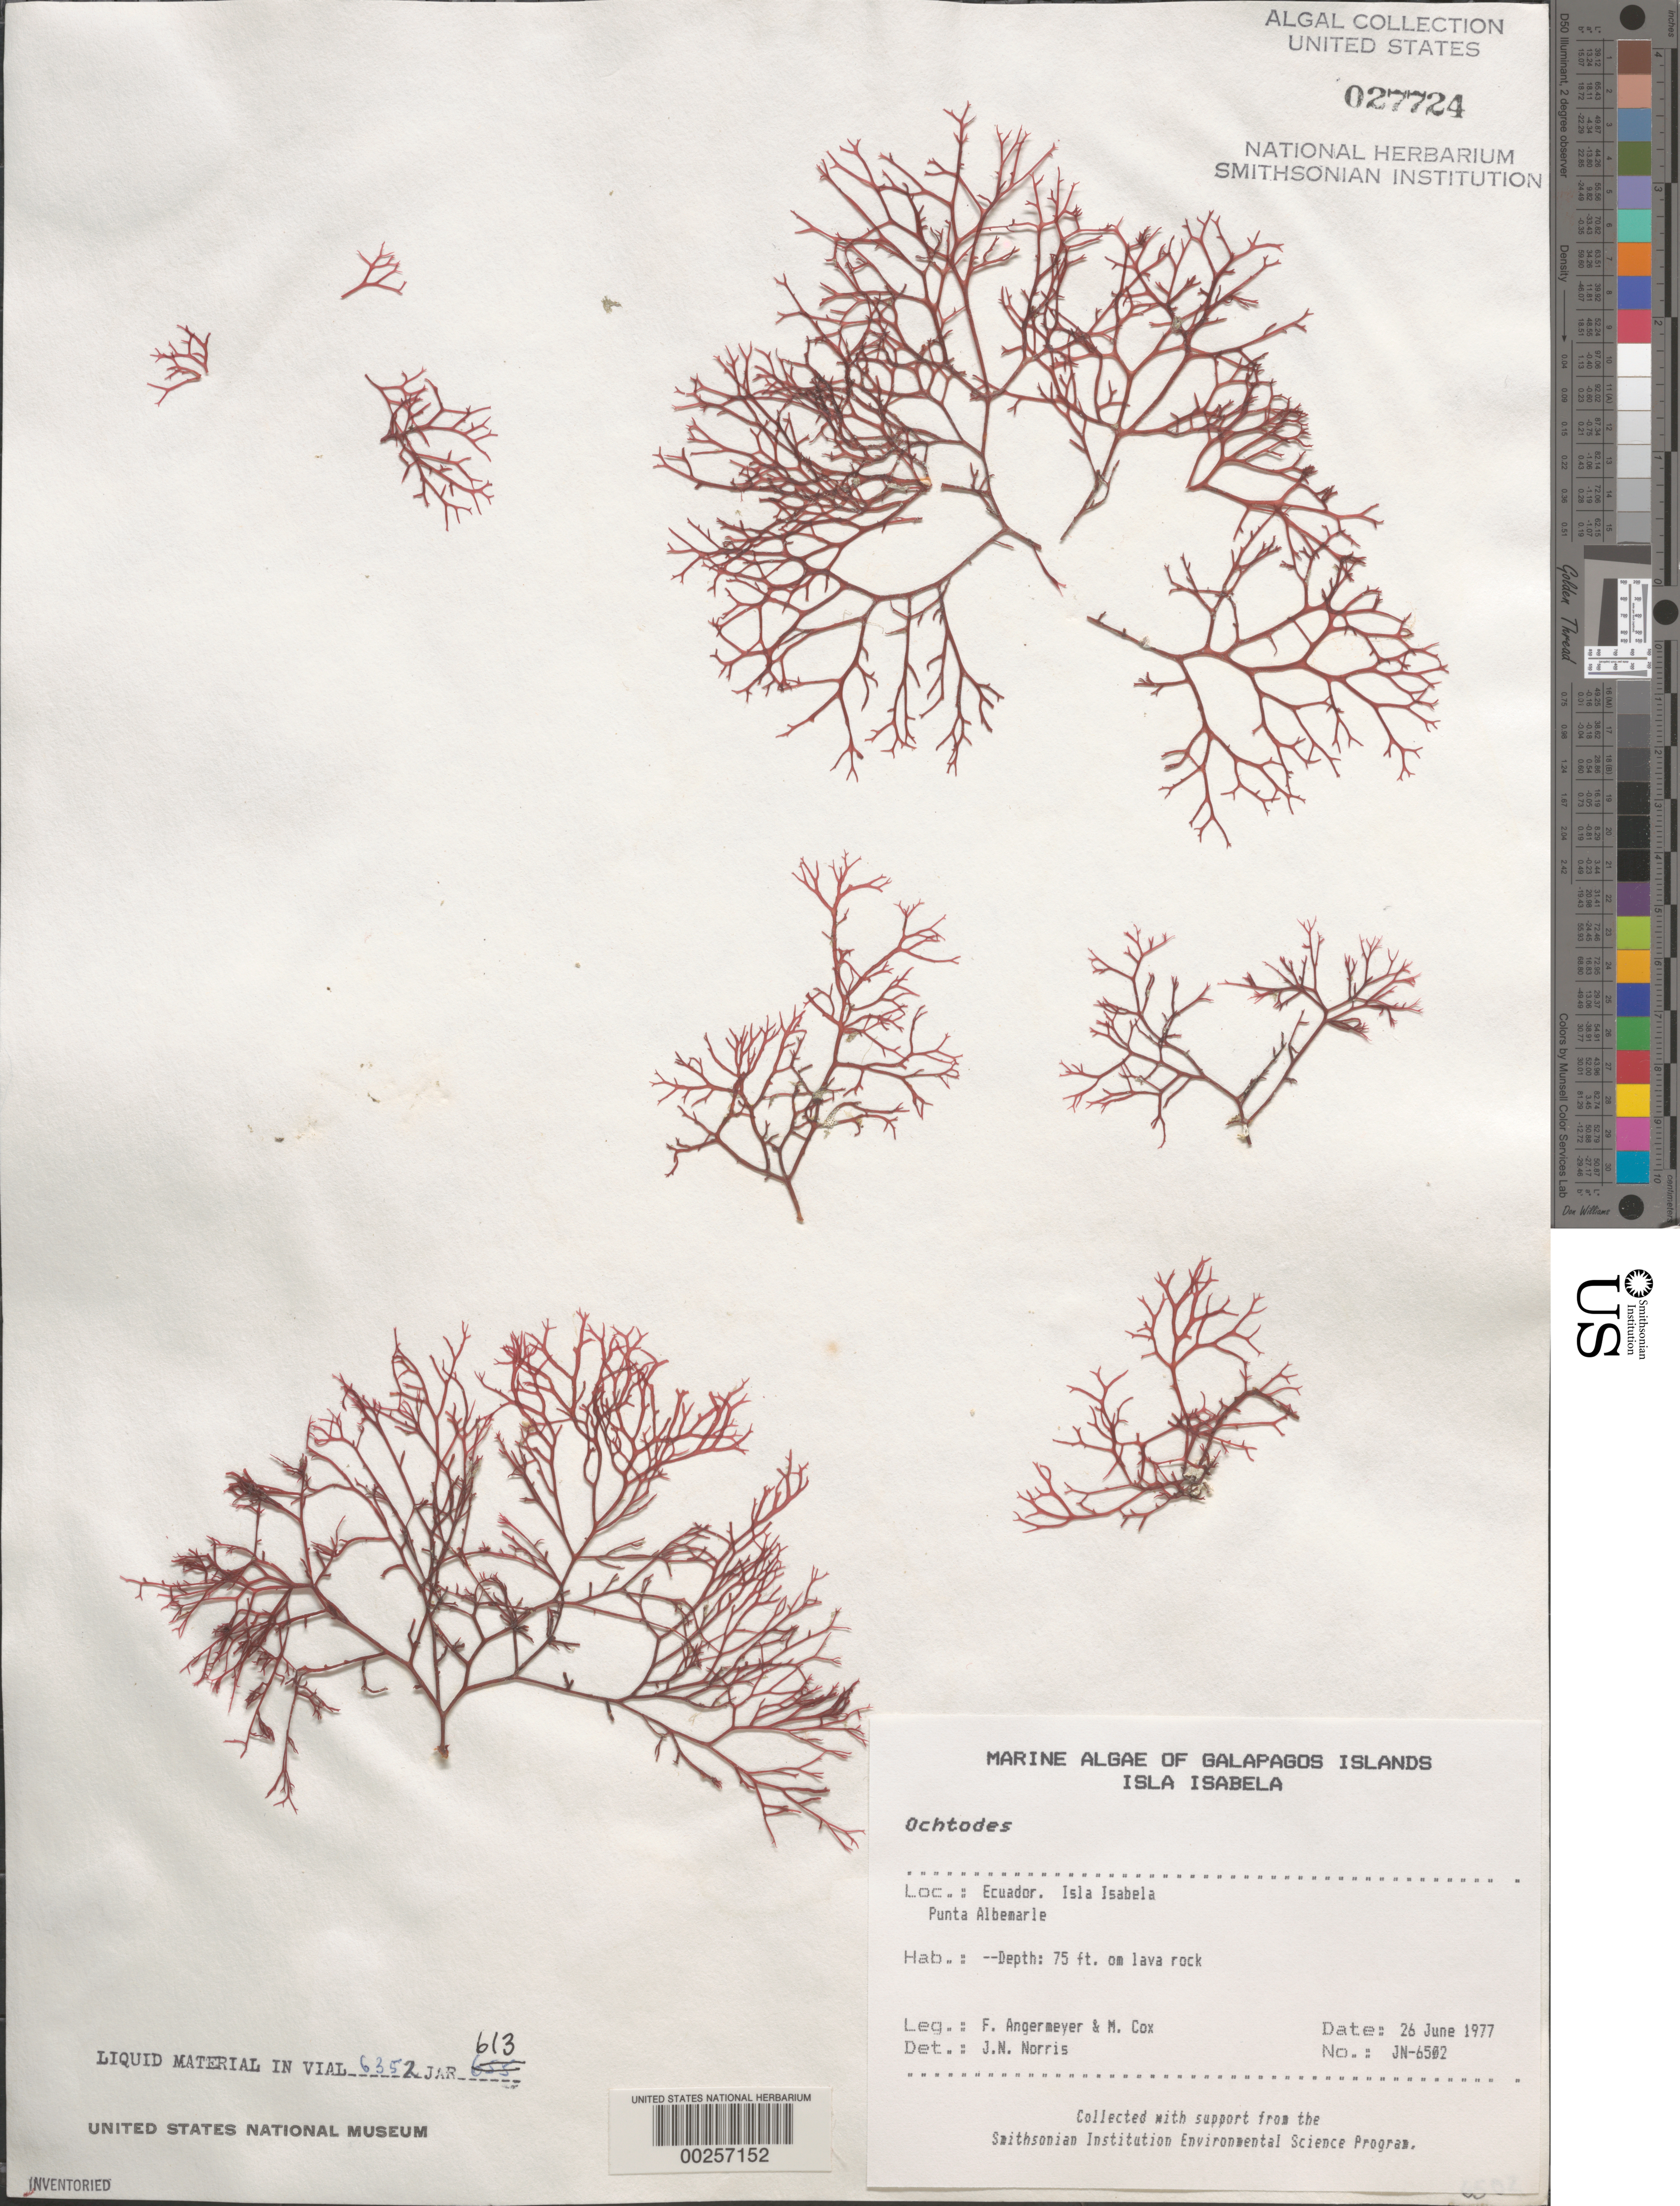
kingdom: Plantae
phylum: Rhodophyta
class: Florideophyceae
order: Gigartinales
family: Rhizophyllidaceae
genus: Ochtodes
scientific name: Ochtodes sp.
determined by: Norris, James N.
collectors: F. Angermeyer & M. Cox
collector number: Jn-6502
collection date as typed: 26 Jun 1977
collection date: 1977-06-26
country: Ecuador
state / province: Colón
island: Isabela [Albemarle]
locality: Punta Albemarle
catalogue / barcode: US 27724